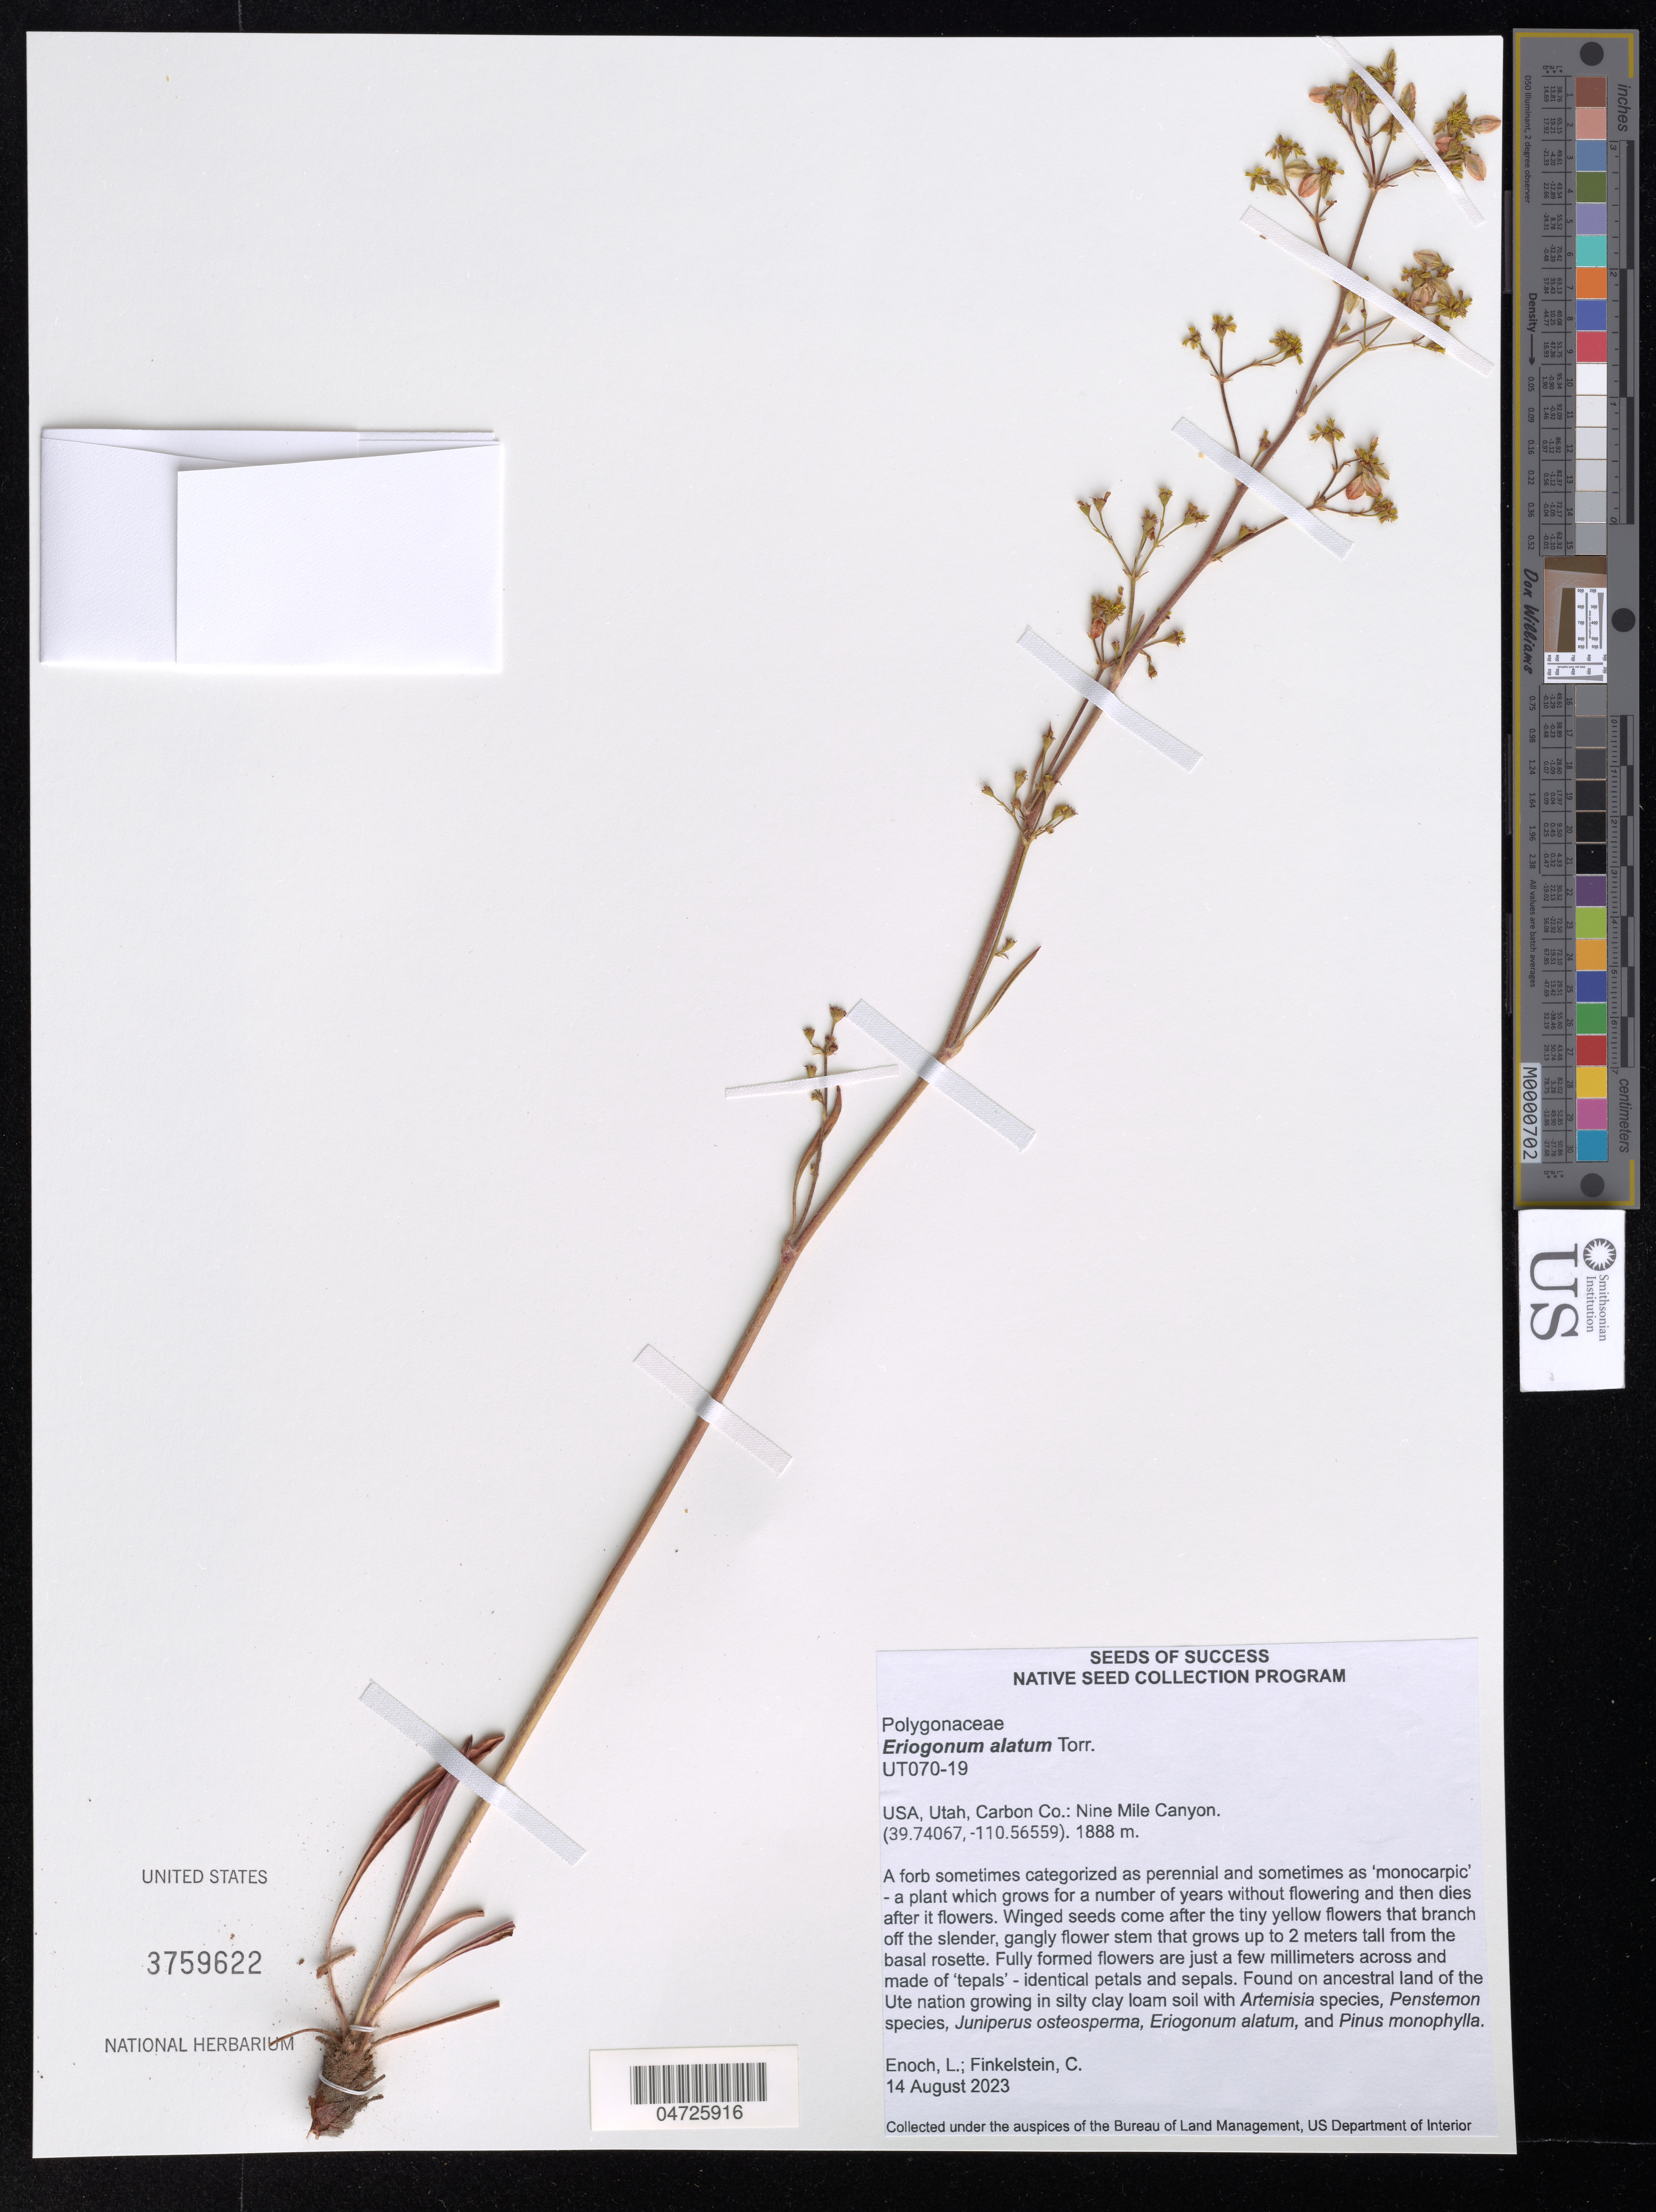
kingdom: Plantae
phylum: Tracheophyta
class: Magnoliopsida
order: Caryophyllales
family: Polygonaceae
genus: Eriogonum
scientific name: Eriogonum alatum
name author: Torr.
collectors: L. Enoch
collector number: UT070-19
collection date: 2023-08-14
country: United States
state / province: Utah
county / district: Carbon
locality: Carbon Co.: Nine Mile Canyon.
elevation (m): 1888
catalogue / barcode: US 3759622